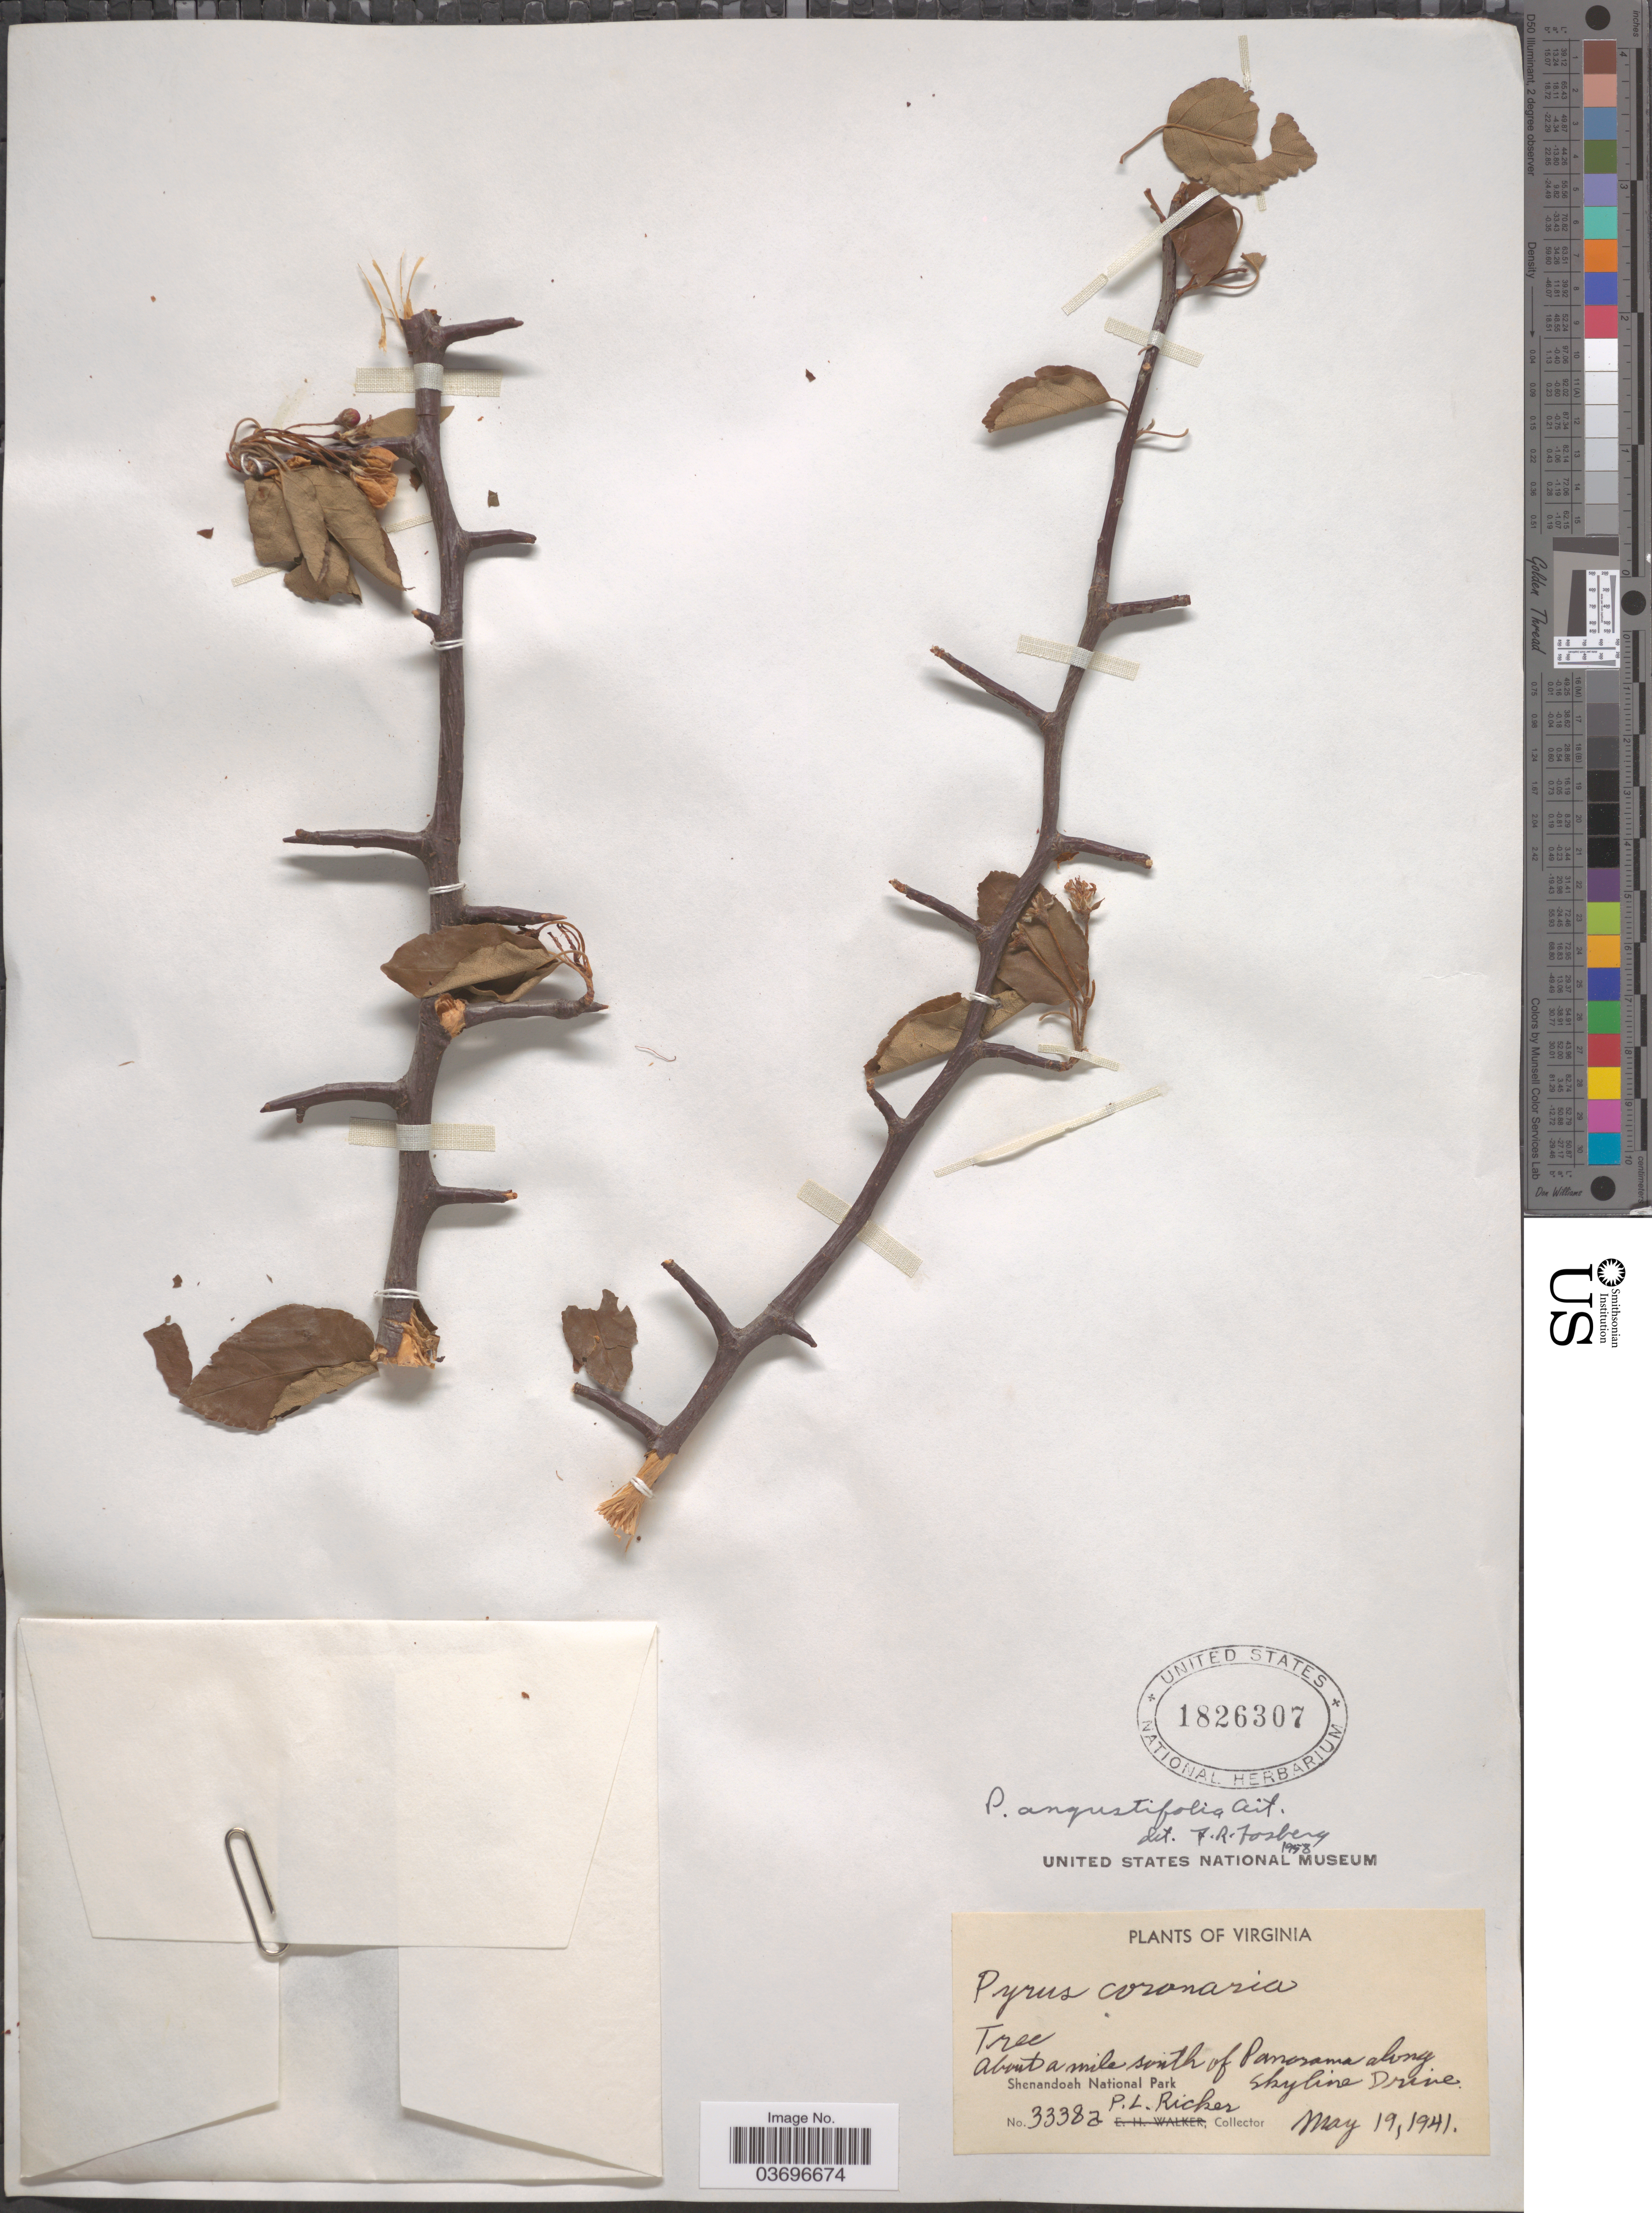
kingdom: Plantae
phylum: Tracheophyta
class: Magnoliopsida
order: Rosales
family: Rosaceae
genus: Malus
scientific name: Malus angustifolia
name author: (Aiton) Michx.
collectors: P. Ricker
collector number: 33382*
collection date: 1941-05-19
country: United States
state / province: Virginia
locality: About a mile south of Panorama along Skyline Drive. Shenandoah National Park.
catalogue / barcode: US 1826307